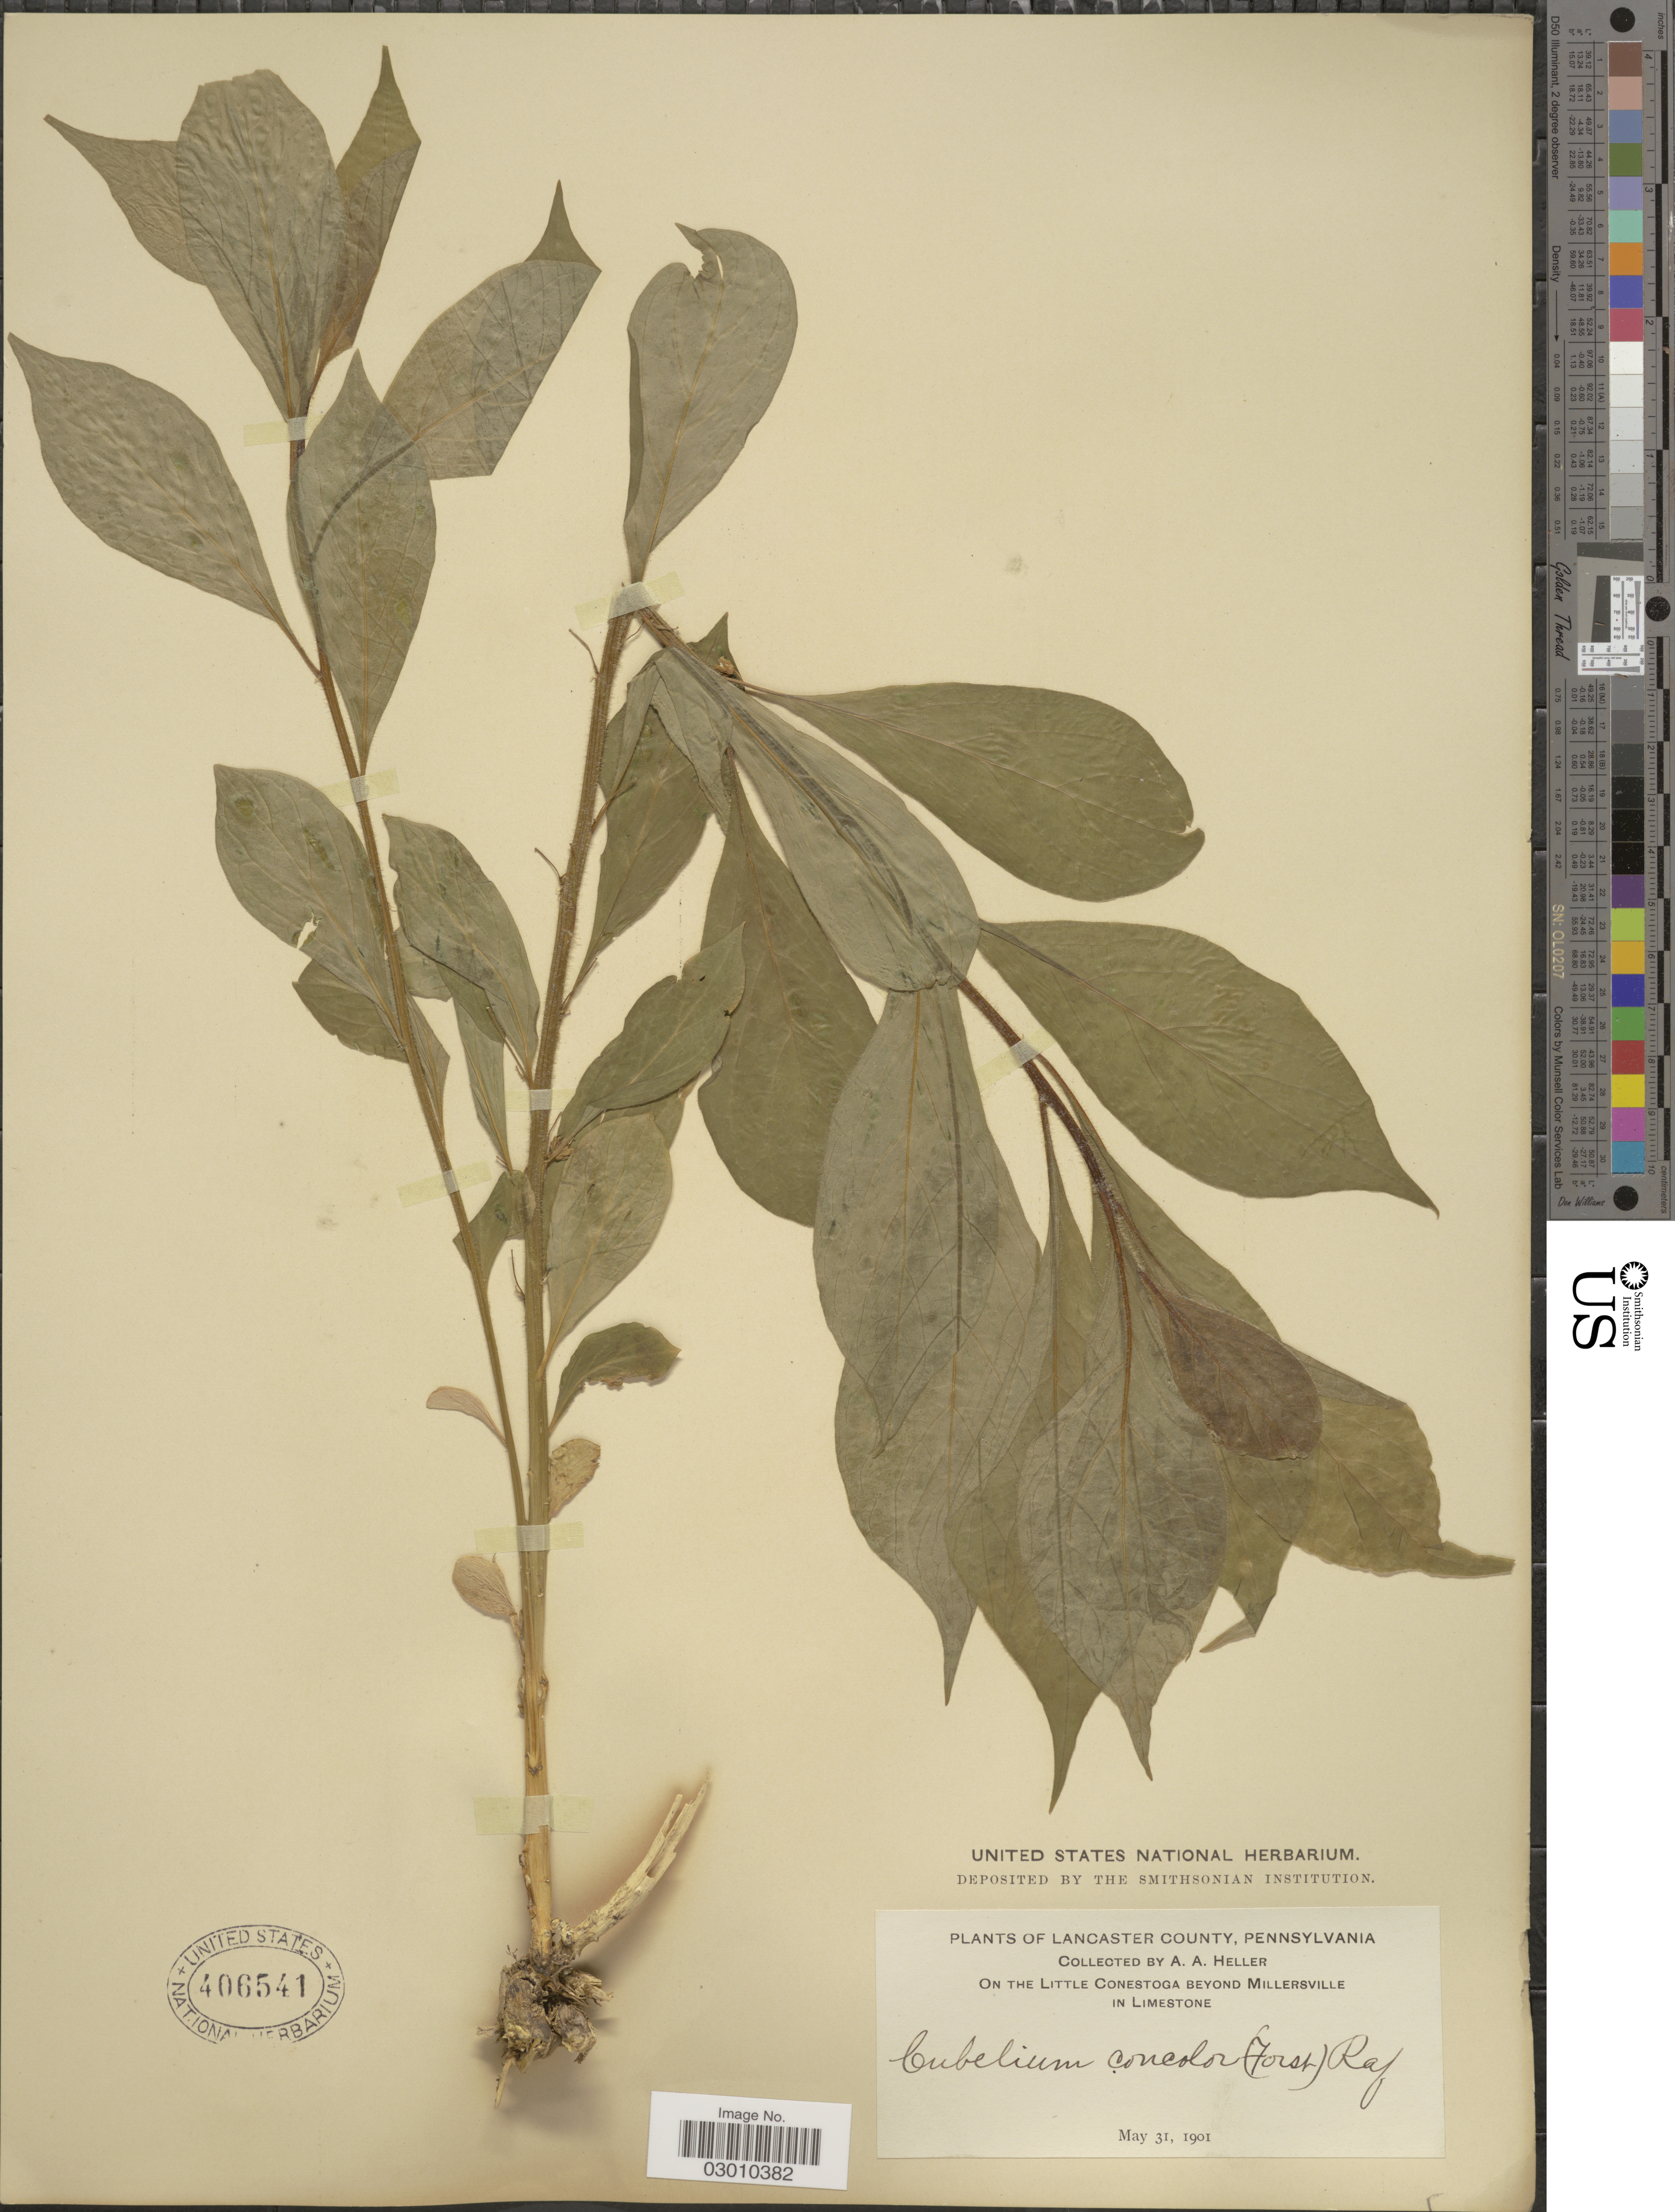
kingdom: Plantae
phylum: Tracheophyta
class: Magnoliopsida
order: Malpighiales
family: Violaceae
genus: Cubelium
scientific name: Cubelium concolor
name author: (T.F. Forst.) Raf. ex Britton & A. Br.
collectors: A. A. Heller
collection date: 1901-05-31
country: United States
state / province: Pennsylvania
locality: Lancaster COunty. On Little Conestoga beyond Millersville in Limestone.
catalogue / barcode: US 406541